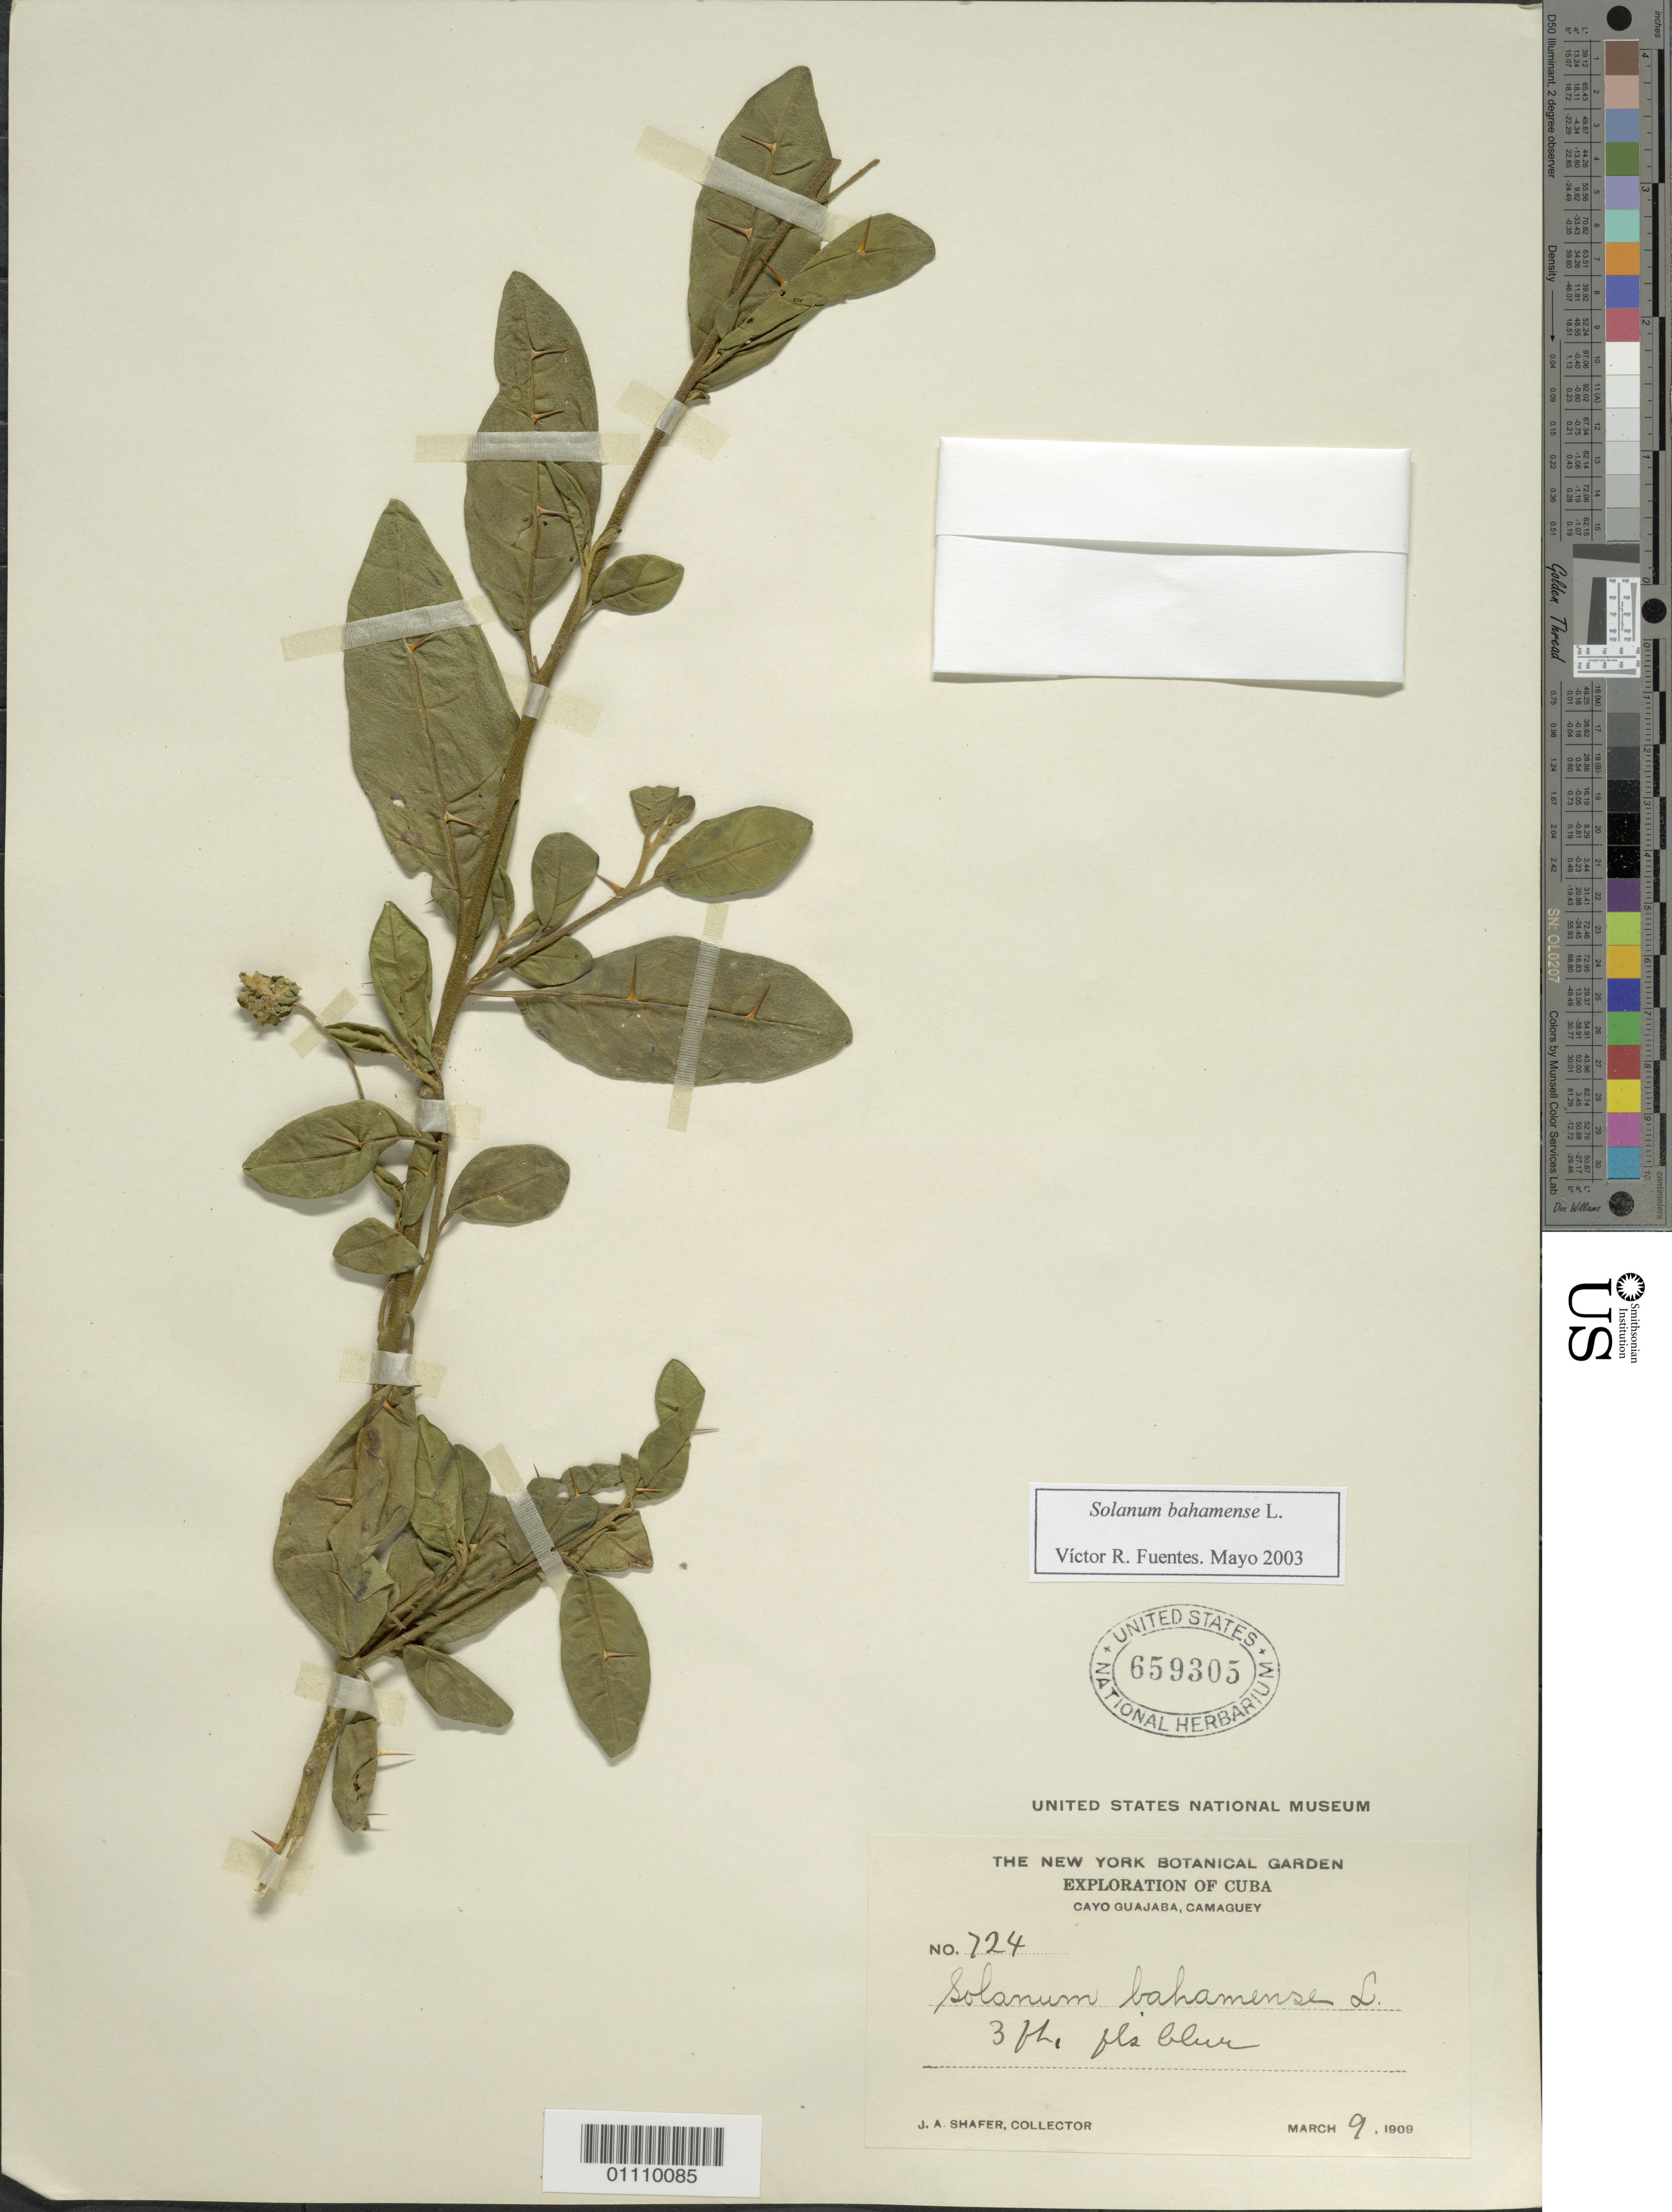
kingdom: Plantae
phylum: Tracheophyta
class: Magnoliopsida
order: Solanales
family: Solanaceae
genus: Solanum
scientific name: Solanum bahamense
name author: L.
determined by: Fuentes, V. R.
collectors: J. A. Shafer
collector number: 724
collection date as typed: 09 Mar 1909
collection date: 1909-03-09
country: Cuba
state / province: Camaguey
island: Cuba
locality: Cayo Guajaba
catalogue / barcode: US 659305